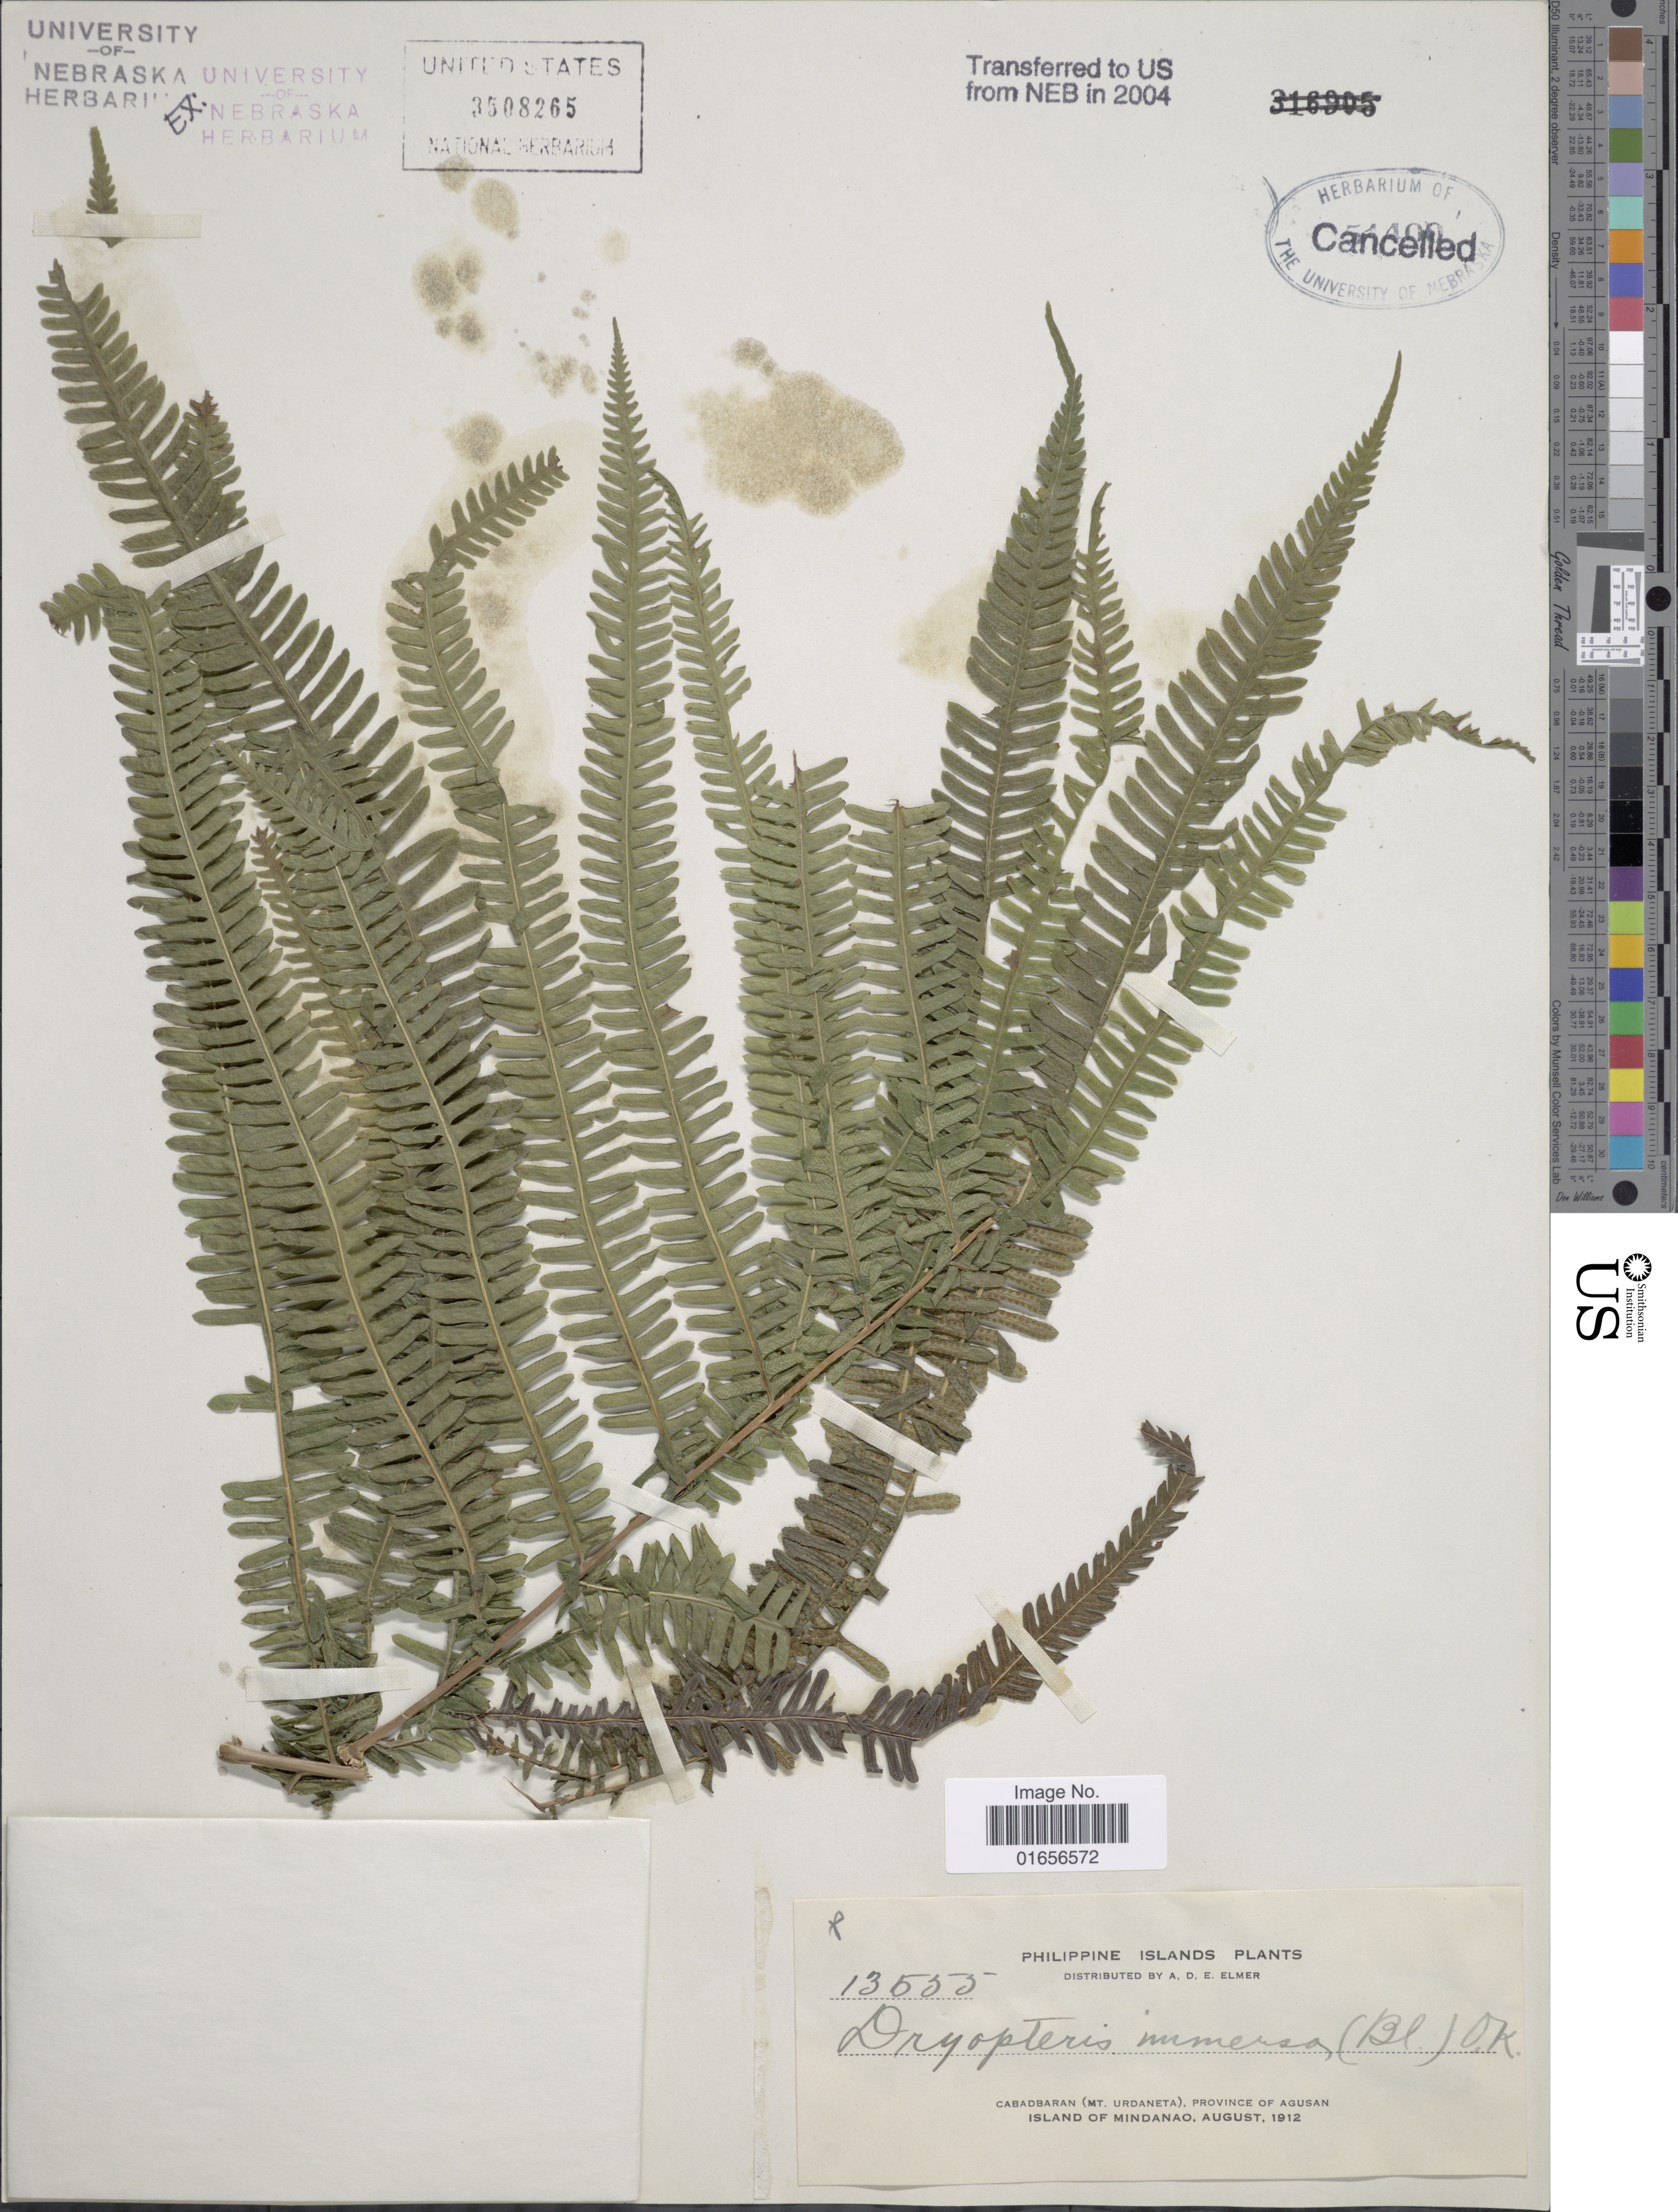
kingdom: Plantae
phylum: Tracheophyta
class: Polypodiopsida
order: Polypodiales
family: Thelypteridaceae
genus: Amphineuron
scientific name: Amphineuron immersum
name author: (Blume) Holttum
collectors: A. D. E. Elmer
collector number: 13555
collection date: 1912-08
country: Philippines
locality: Philippine Islands, Cabadbaran (Mt. Urdaneta), Province of Agusan, island of Mindanao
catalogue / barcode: US 3508265